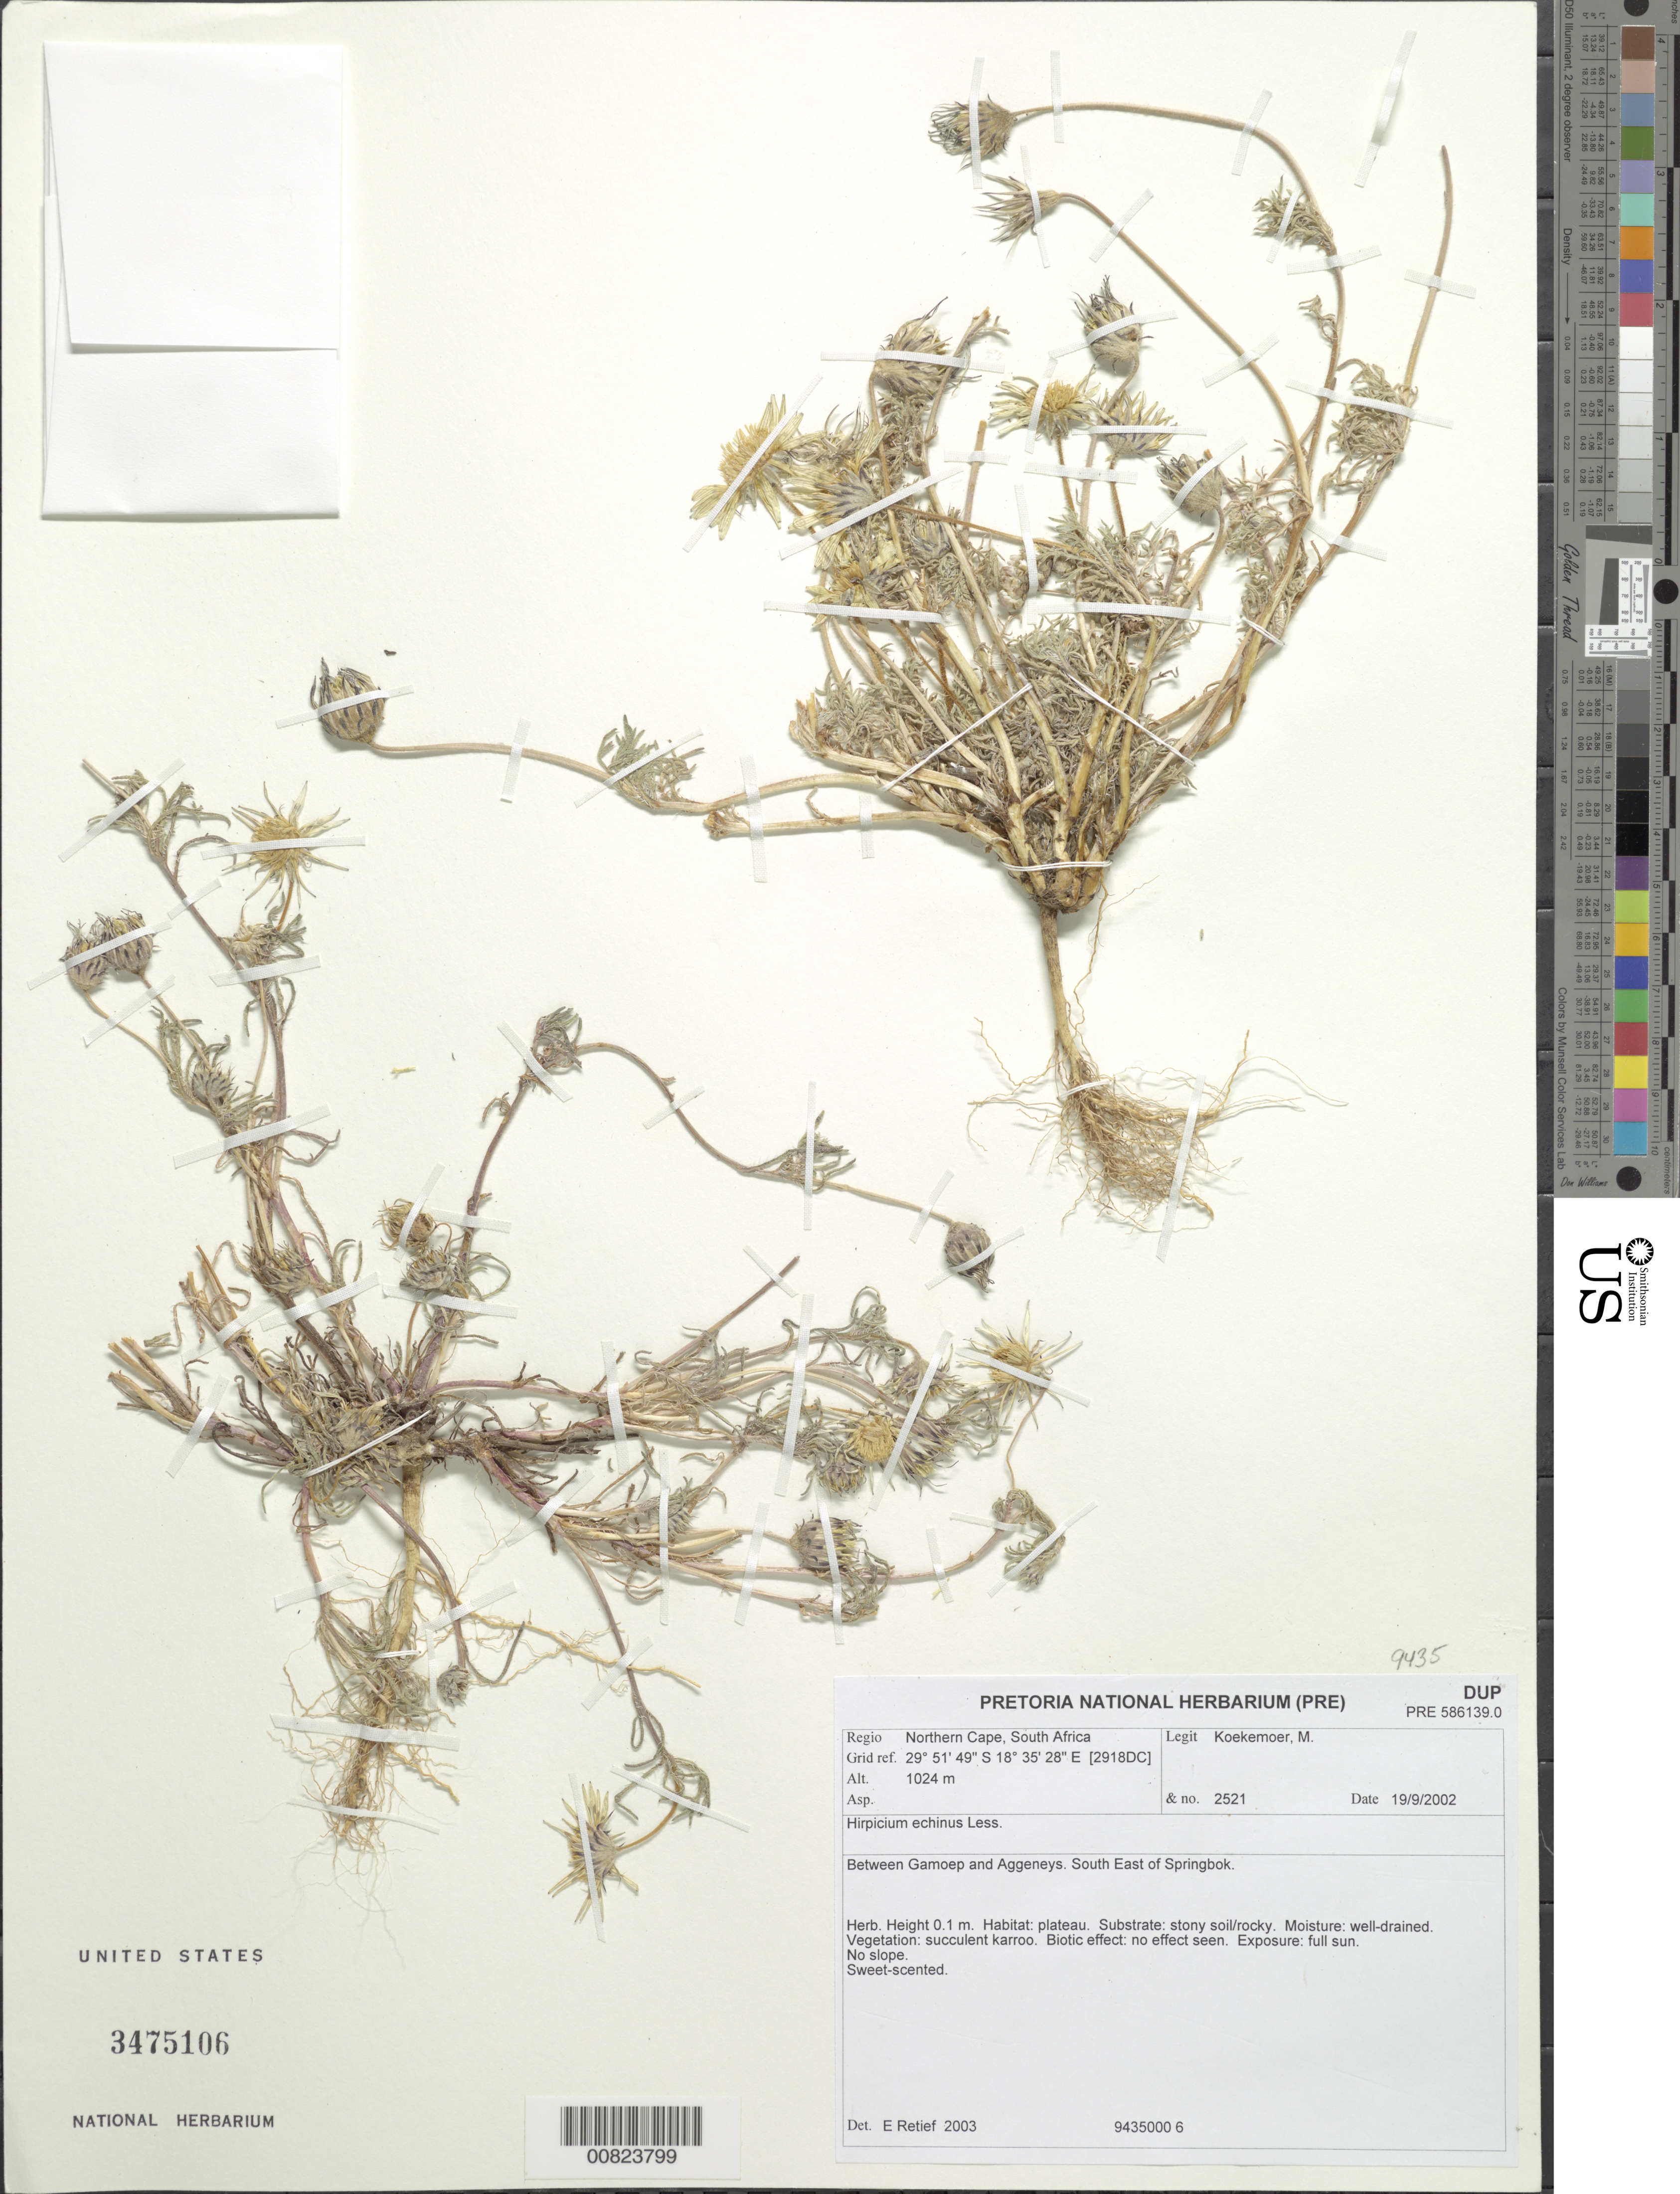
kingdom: Plantae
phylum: Tracheophyta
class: Magnoliopsida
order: Asterales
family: Asteraceae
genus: Hirpicium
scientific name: Hirpicium echinus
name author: Less.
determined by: Retief, E.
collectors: M. Koekemoer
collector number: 2521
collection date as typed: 19 September 2002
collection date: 2002-09-19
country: South Africa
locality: Northern Cape; between Gameop and Aggeneys, SE of Springbok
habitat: Plateau, stony soil/rocky, well-drained, with succulent karroo, full sun, no slope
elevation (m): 1024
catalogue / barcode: US 3475106